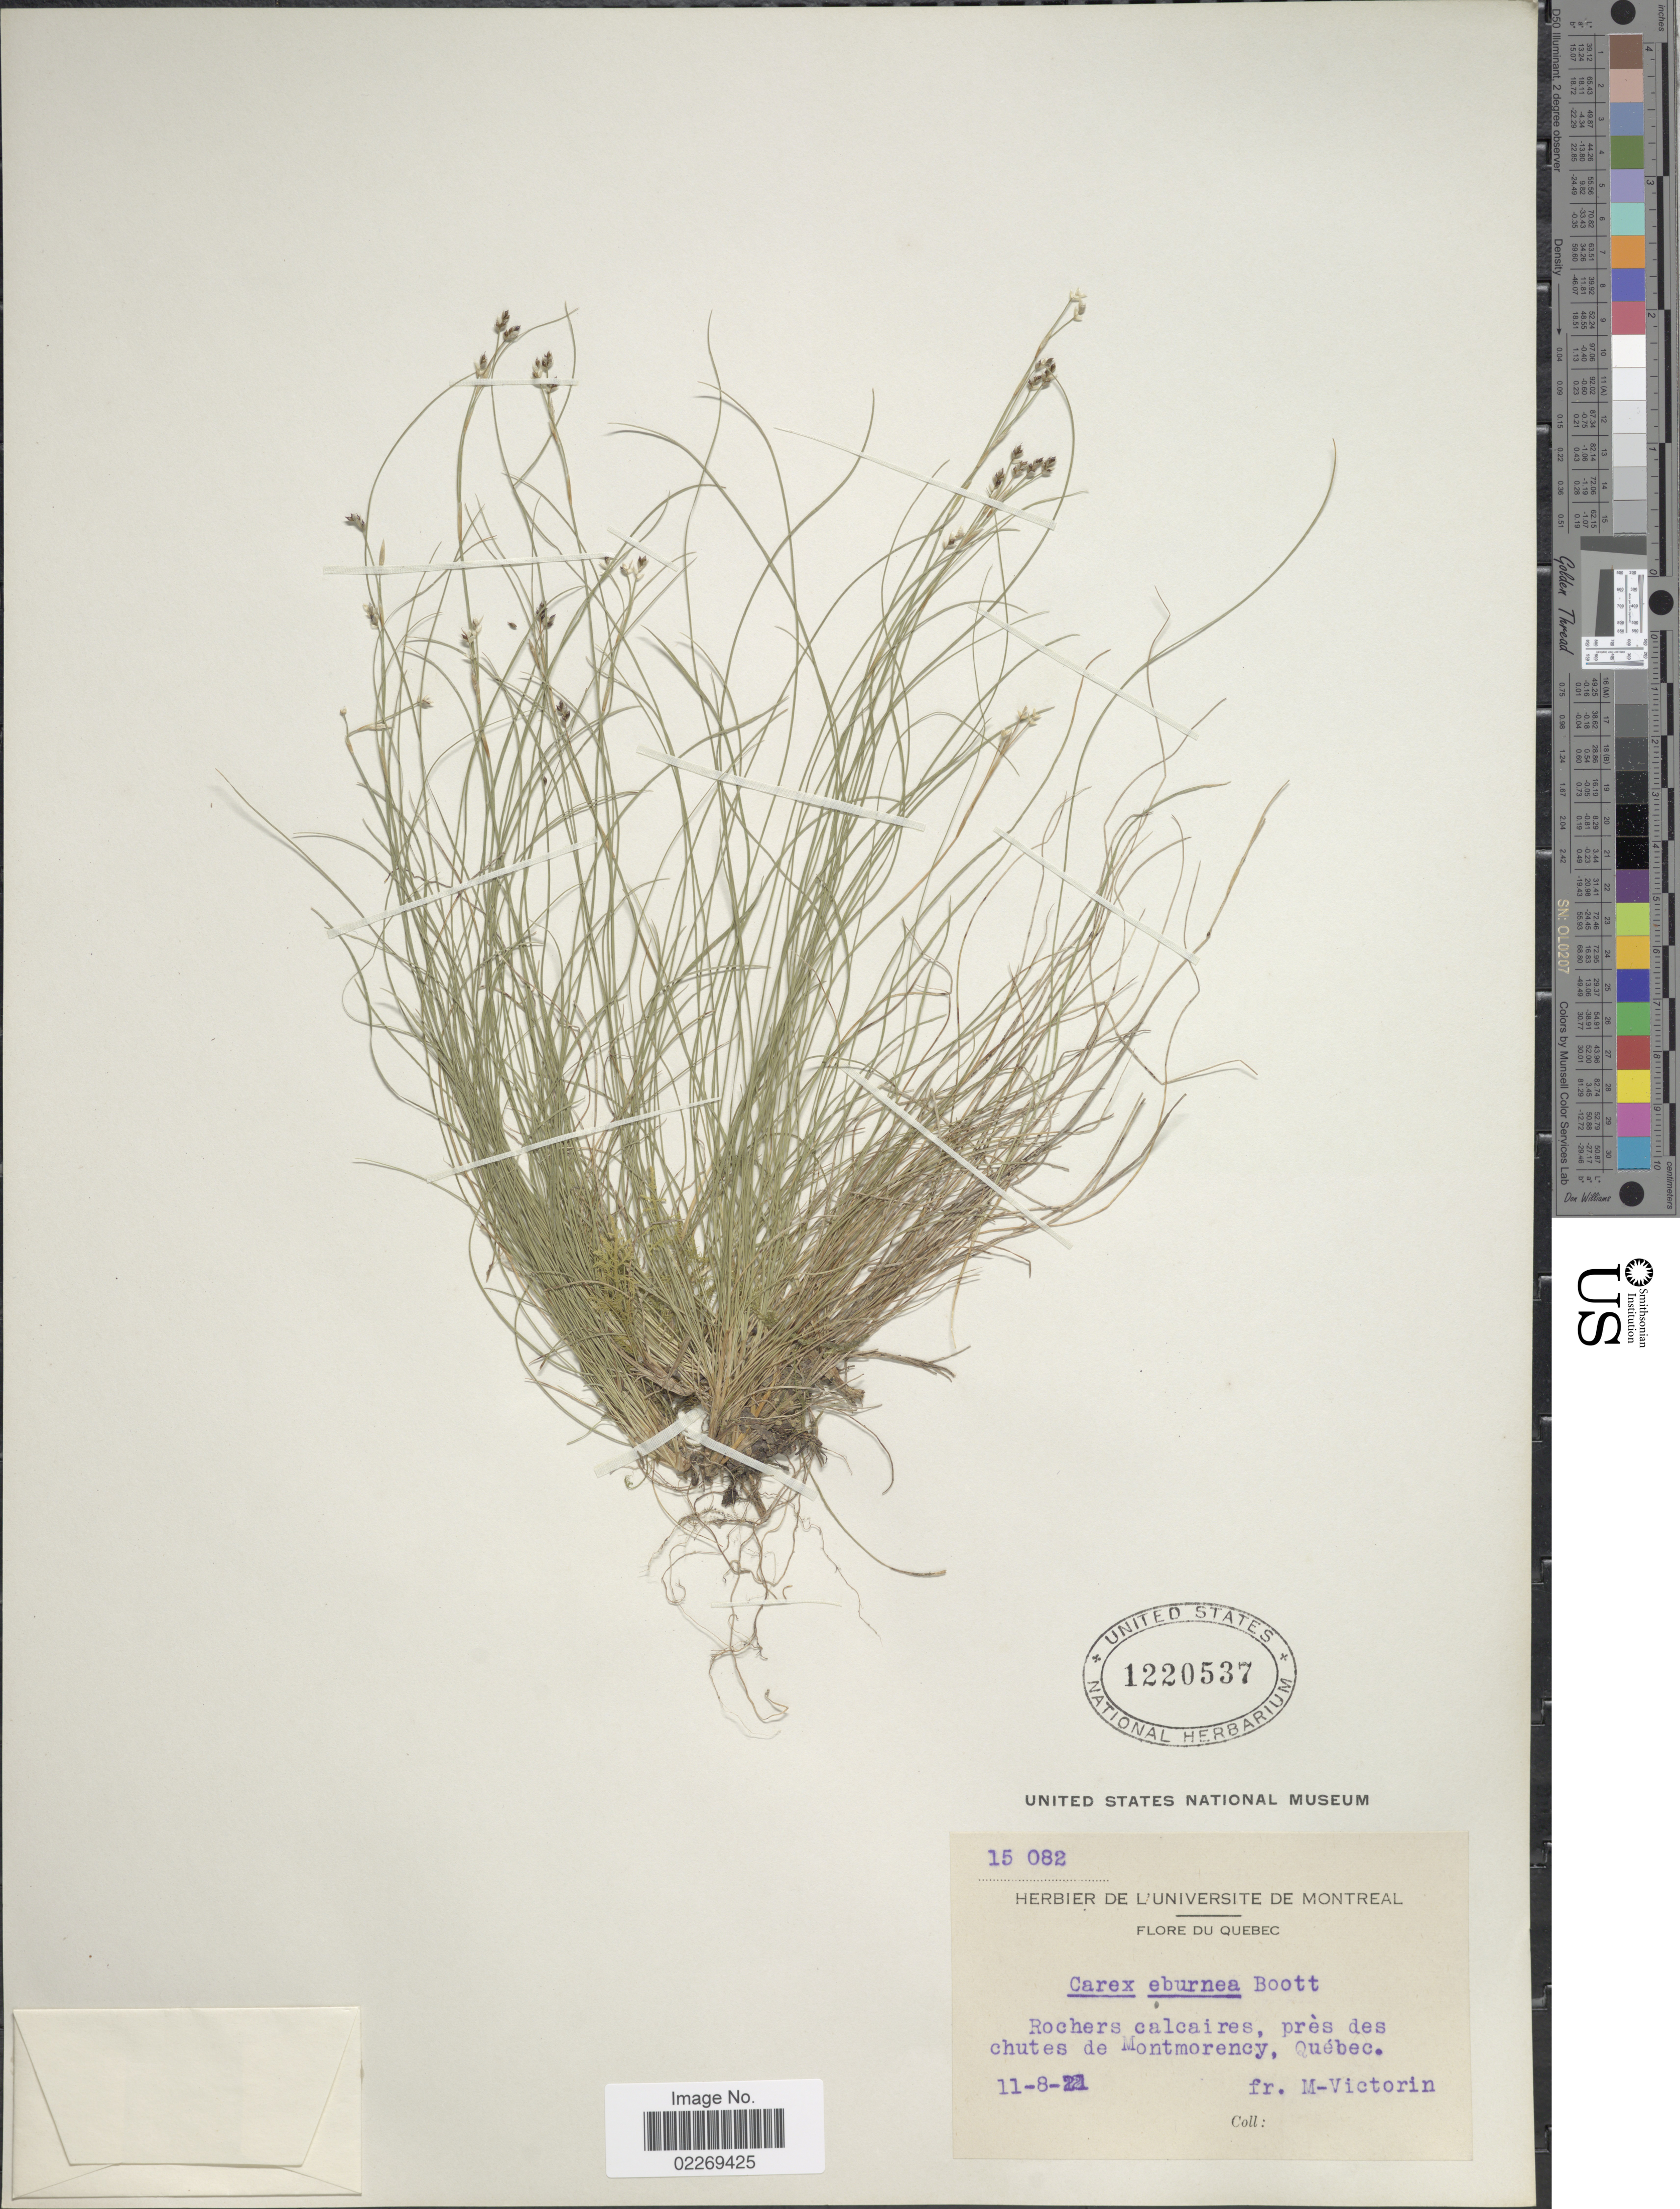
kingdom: Plantae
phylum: Tracheophyta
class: Liliopsida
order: Poales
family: Cyperaceae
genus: Carex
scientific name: Carex eburnea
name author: Boott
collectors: F. Marie-Victorin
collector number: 15082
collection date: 1921-08-11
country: Canada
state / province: Quebec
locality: Rochers calcaires, pres des chutes de Montmorency, Quebec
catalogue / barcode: US 1220537